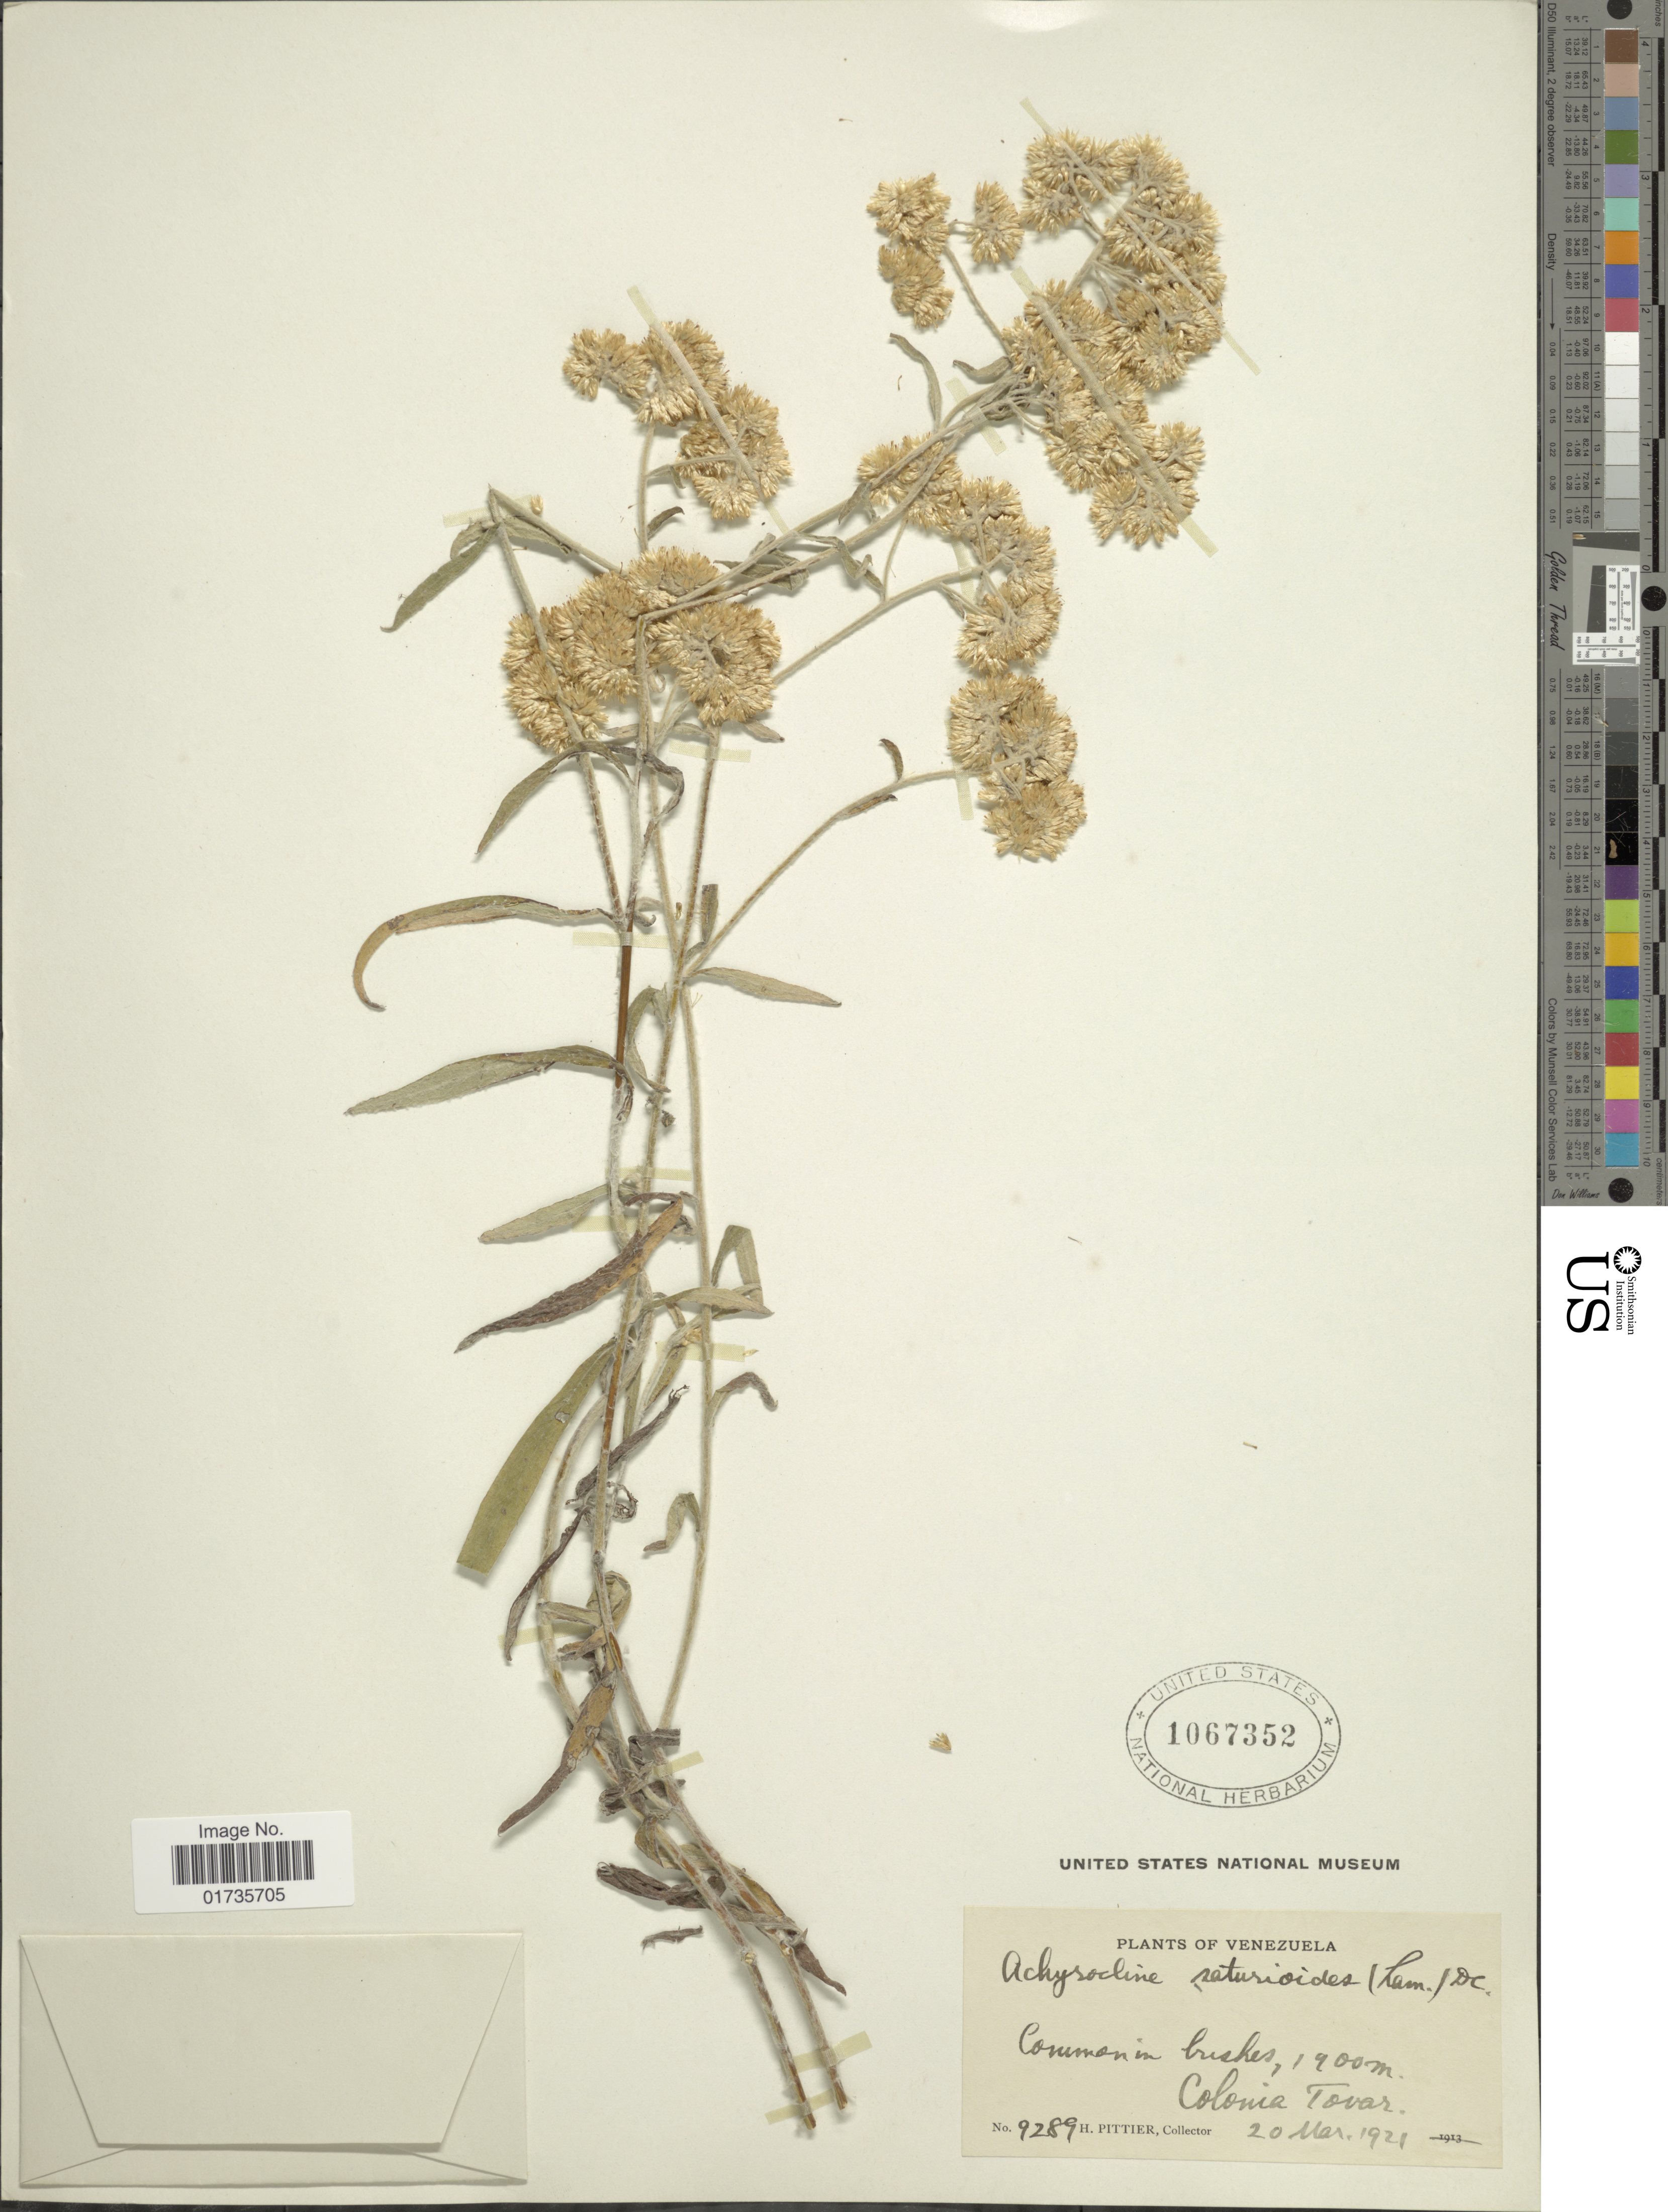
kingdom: Plantae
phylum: Tracheophyta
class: Magnoliopsida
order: Asterales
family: Asteraceae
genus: Achyrocline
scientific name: Achyrocline satureioides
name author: (Lam.) DC.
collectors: H. F. Pittier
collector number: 9289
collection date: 1921-03-20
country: Venezuela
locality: Common in brushes, Colonia Tovar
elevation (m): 1900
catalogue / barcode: US 1067352